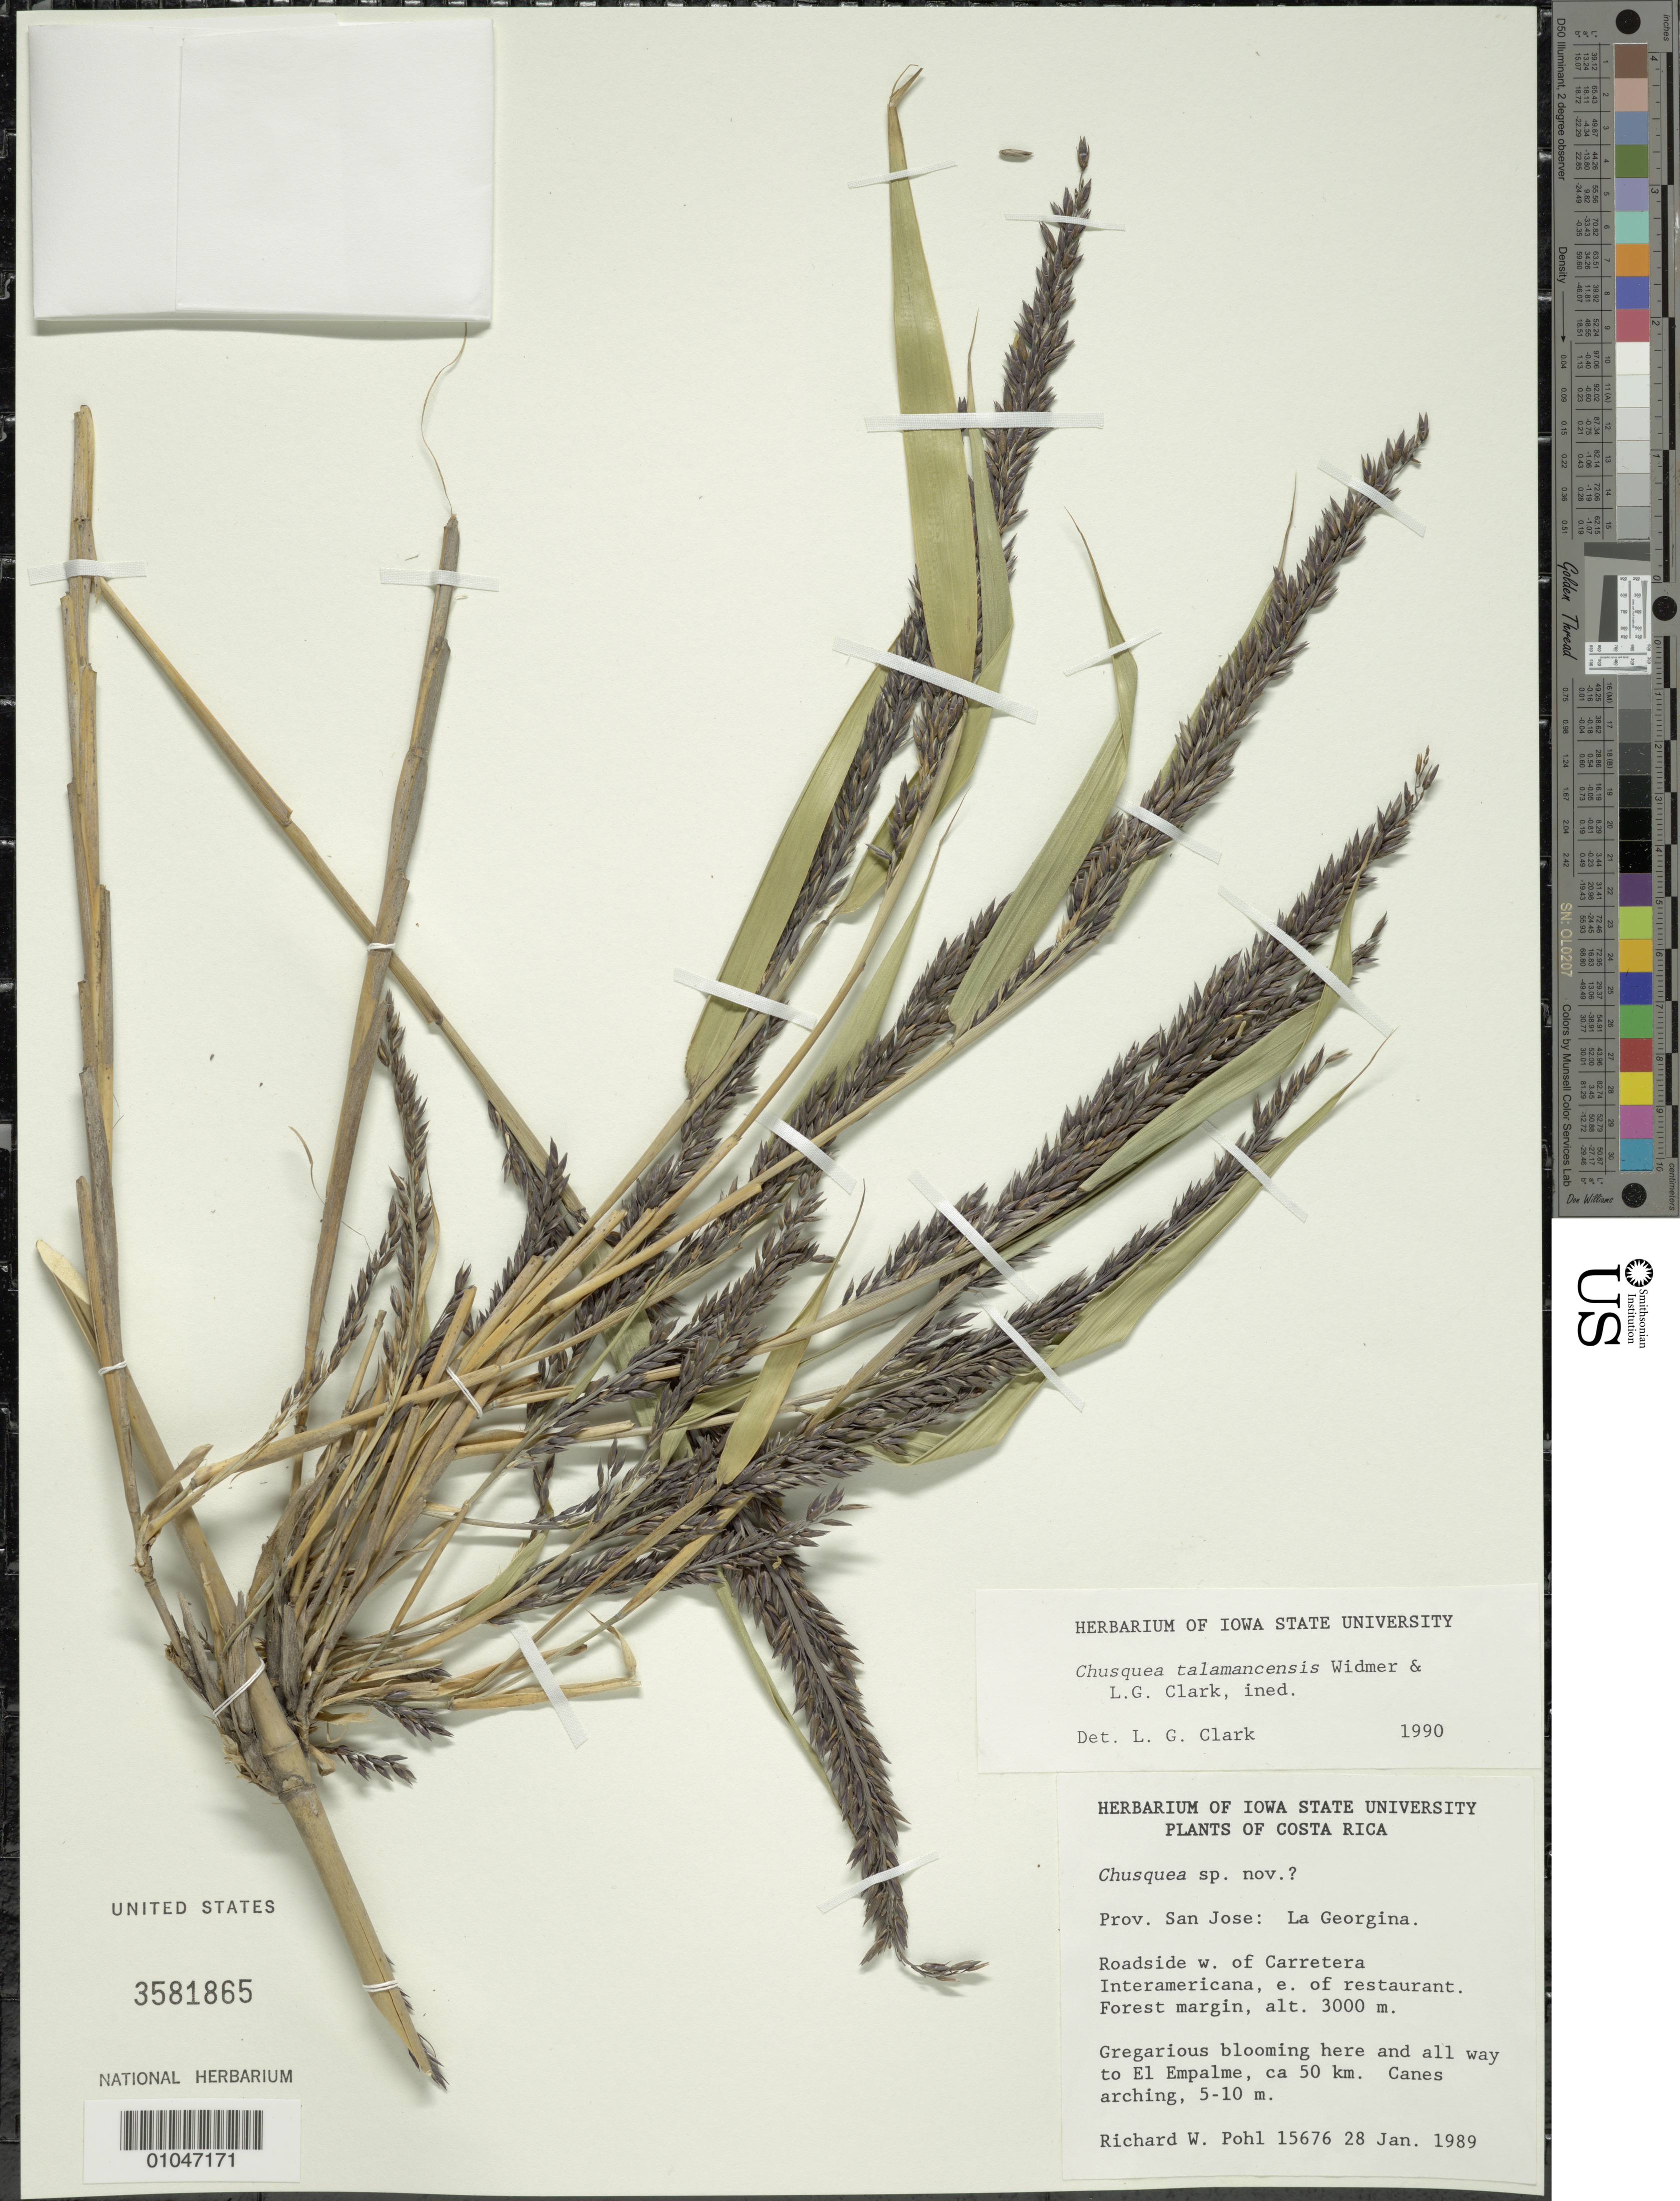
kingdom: Plantae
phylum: Tracheophyta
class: Liliopsida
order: Poales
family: Poaceae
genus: Chusquea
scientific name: Chusquea talamancensis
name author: Y. Widmer & L.G. Clark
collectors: R. W. Pohl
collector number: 15676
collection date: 1989-01-28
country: Costa Rica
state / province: San José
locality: Roadside W of Carretera Interamericana, E of restaurant, La Georgina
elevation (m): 3000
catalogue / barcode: US 2581865